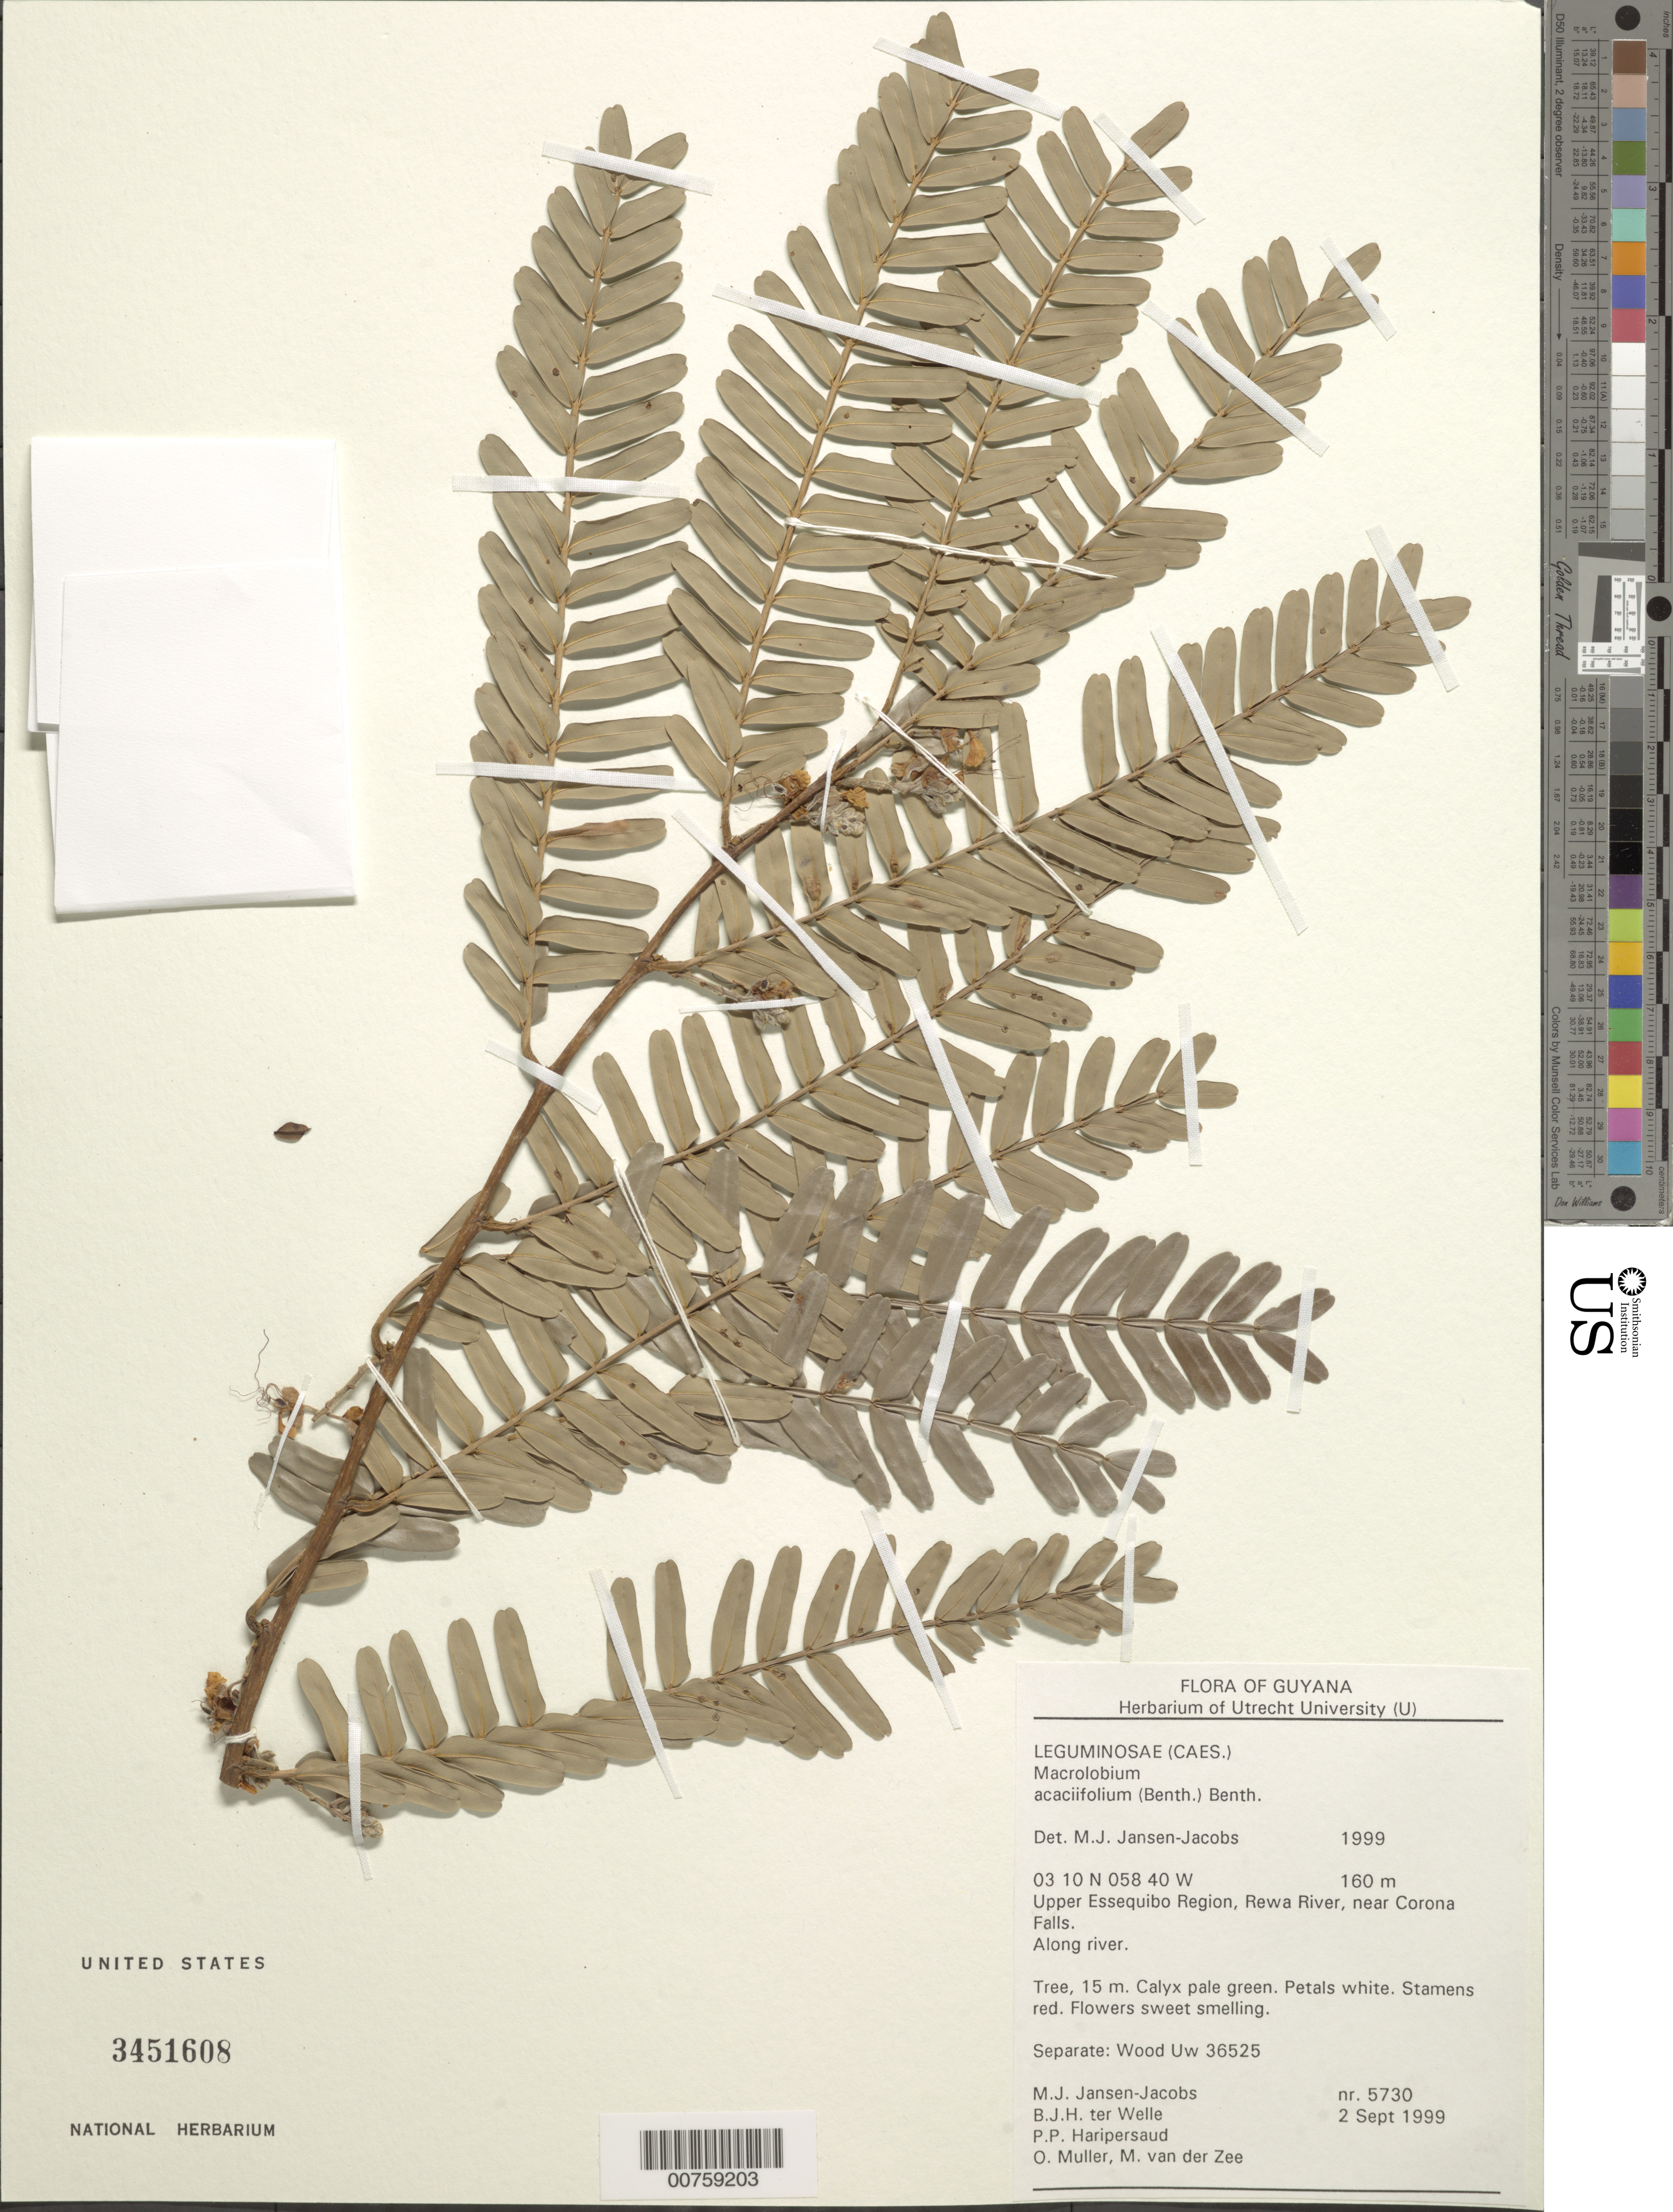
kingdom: Plantae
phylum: Tracheophyta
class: Magnoliopsida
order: Fabales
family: Fabaceae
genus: Macrolobium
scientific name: Macrolobium acaciifolium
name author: (Benth.) Benth.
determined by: Jansen-Jacobs, M. J., (U), Nationaal Herbarium Nederland, Utrecht University branch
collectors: M. J. Jansen-Jacobs, B. Welle, P. Haripersaud, O. Muller & M. van der Zee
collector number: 5730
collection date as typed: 2-Sep-99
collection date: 1999-09-02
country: Guyana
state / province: U. Takutu-U. Essequibo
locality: Rewa River, near Corona Falls, Upper Essequibo Region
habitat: Along river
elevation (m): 160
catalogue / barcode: US 3451608